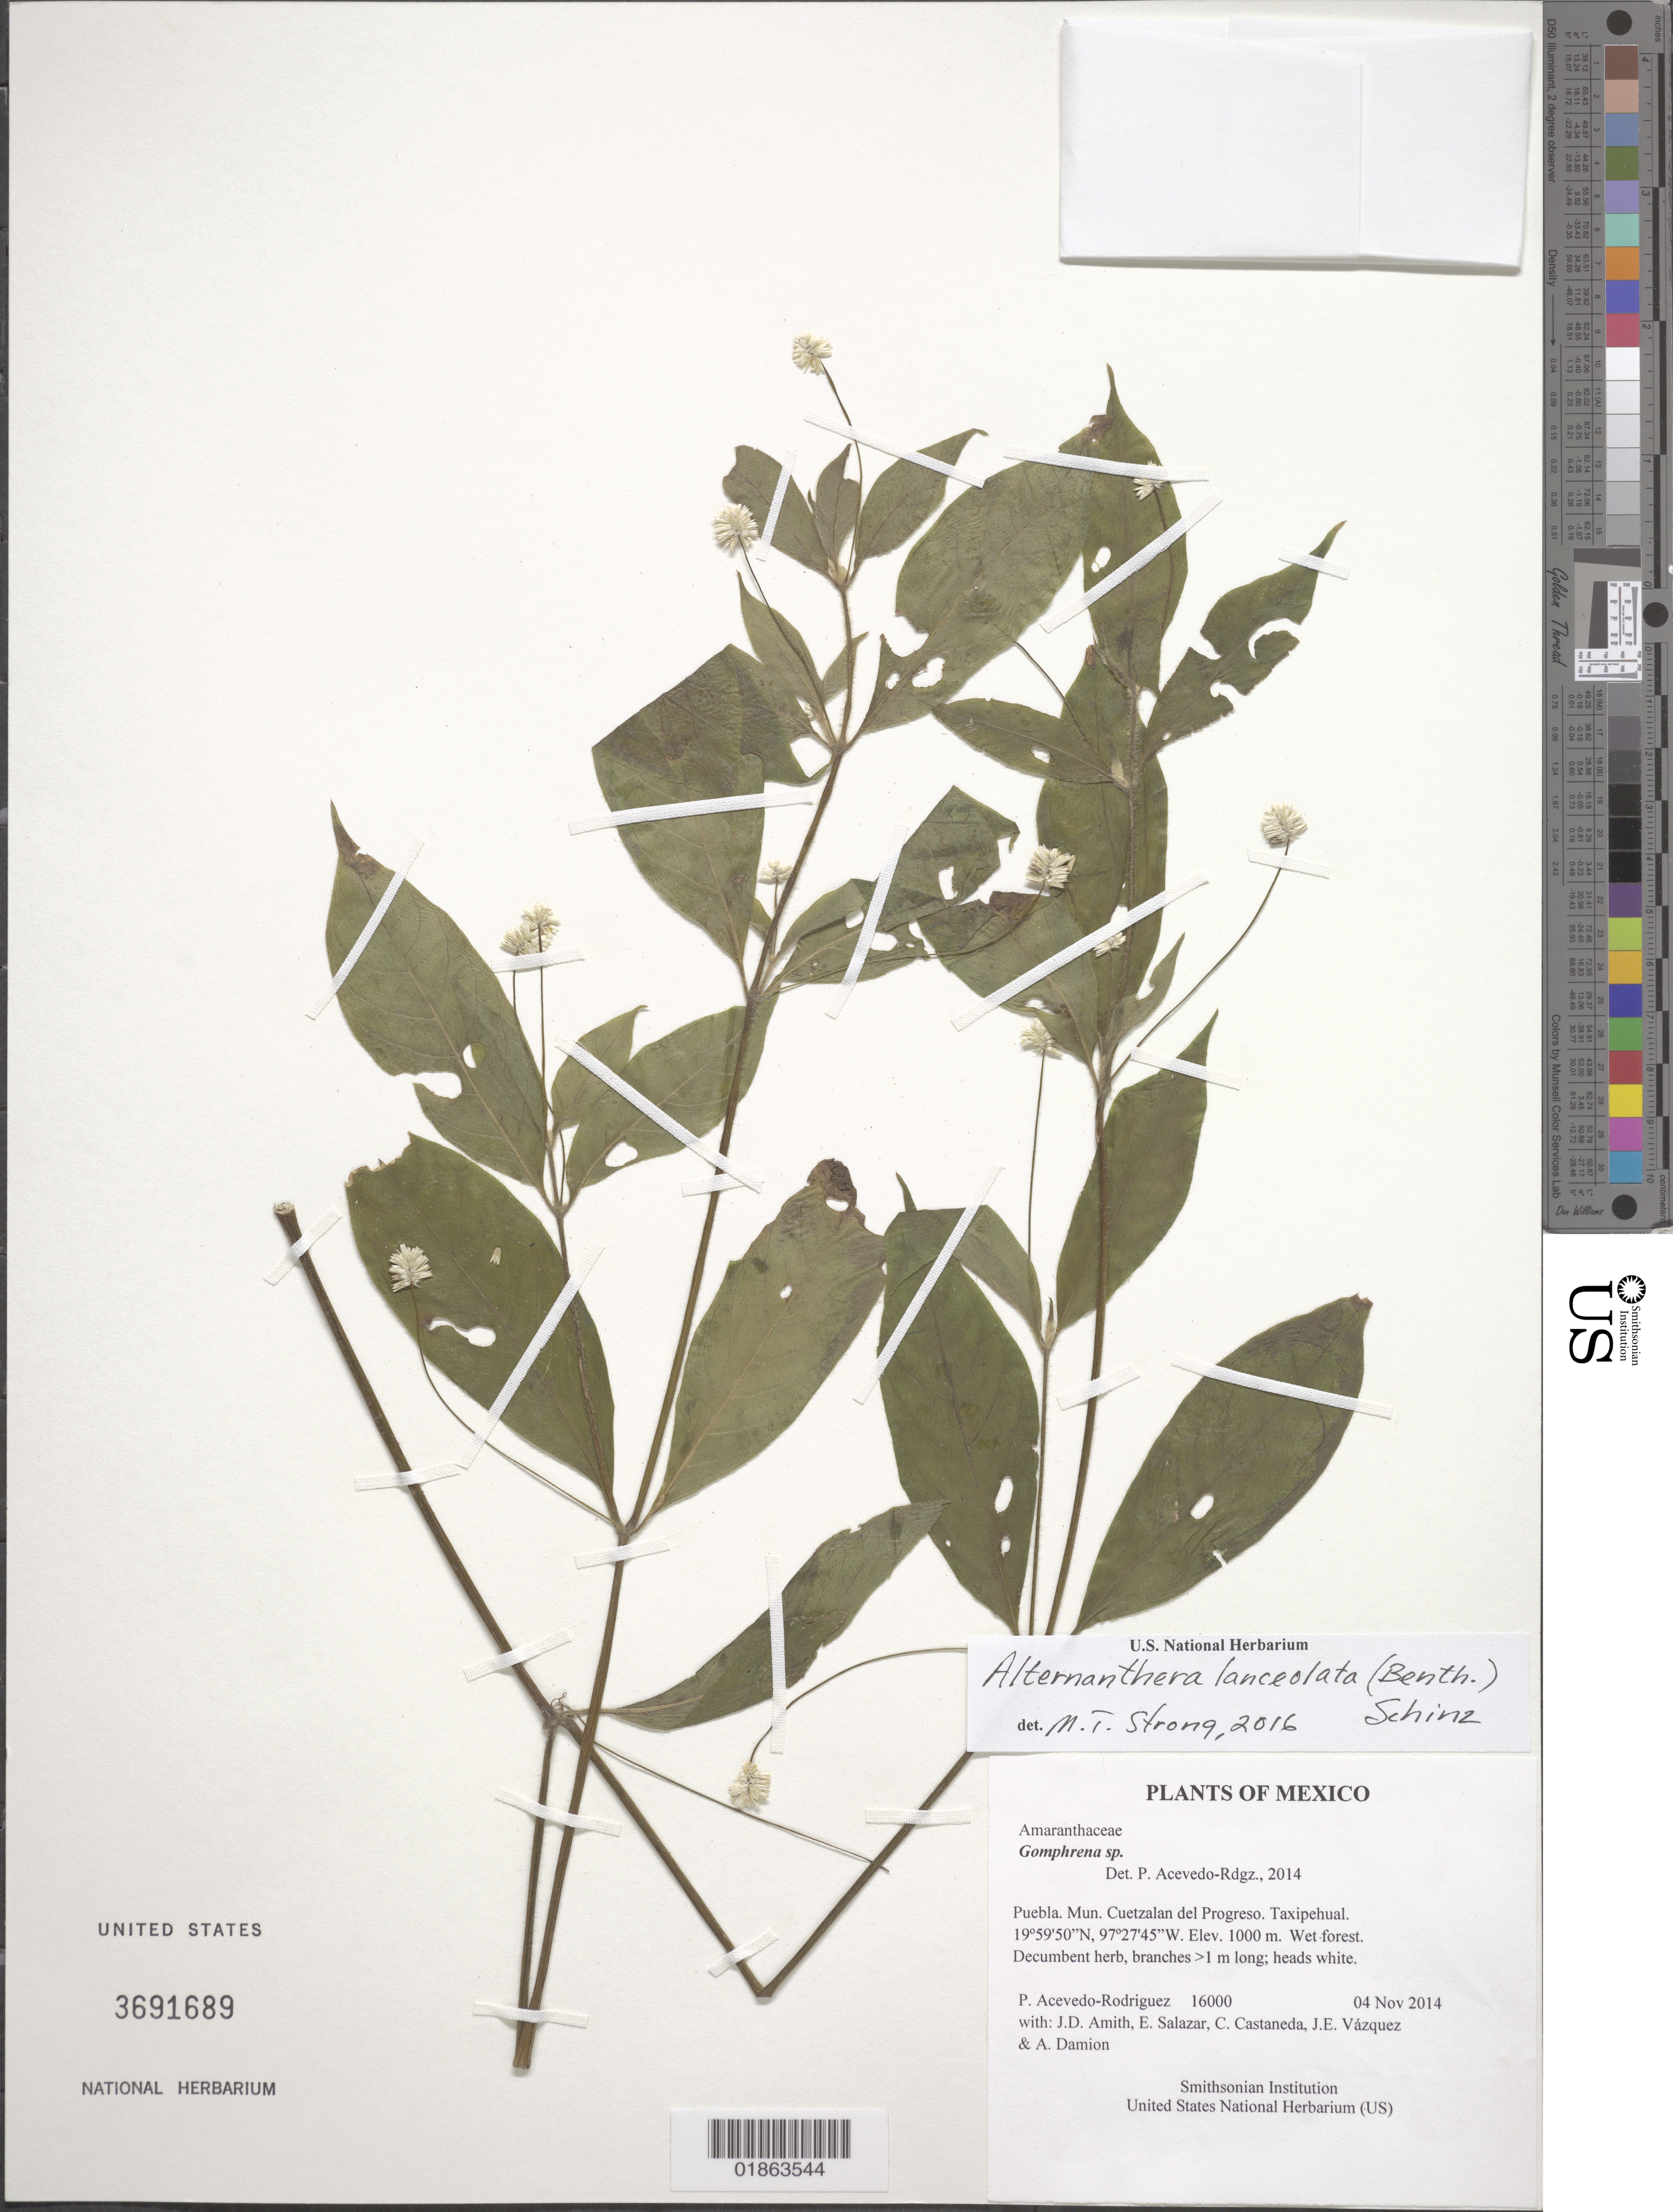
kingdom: Plantae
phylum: Tracheophyta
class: Magnoliopsida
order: Caryophyllales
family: Amaranthaceae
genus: Alternanthera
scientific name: Alternanthera lanceolata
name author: (Benth.) Schinz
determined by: Strong, M. T., (US), Smithsonian Institution - National Museum of Natural History (UNITED STATES)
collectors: P. Acevedo-Rodr., J. D. Amith, E. Salazar, C. Castaneda, J. E. Vázquez & A. Damion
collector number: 16000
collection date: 2014-11-04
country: Mexico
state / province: Puebla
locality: Mun. Cuetzalan del Progreso. Taxipehual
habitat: Wet forest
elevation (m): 1000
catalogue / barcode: US 3691689